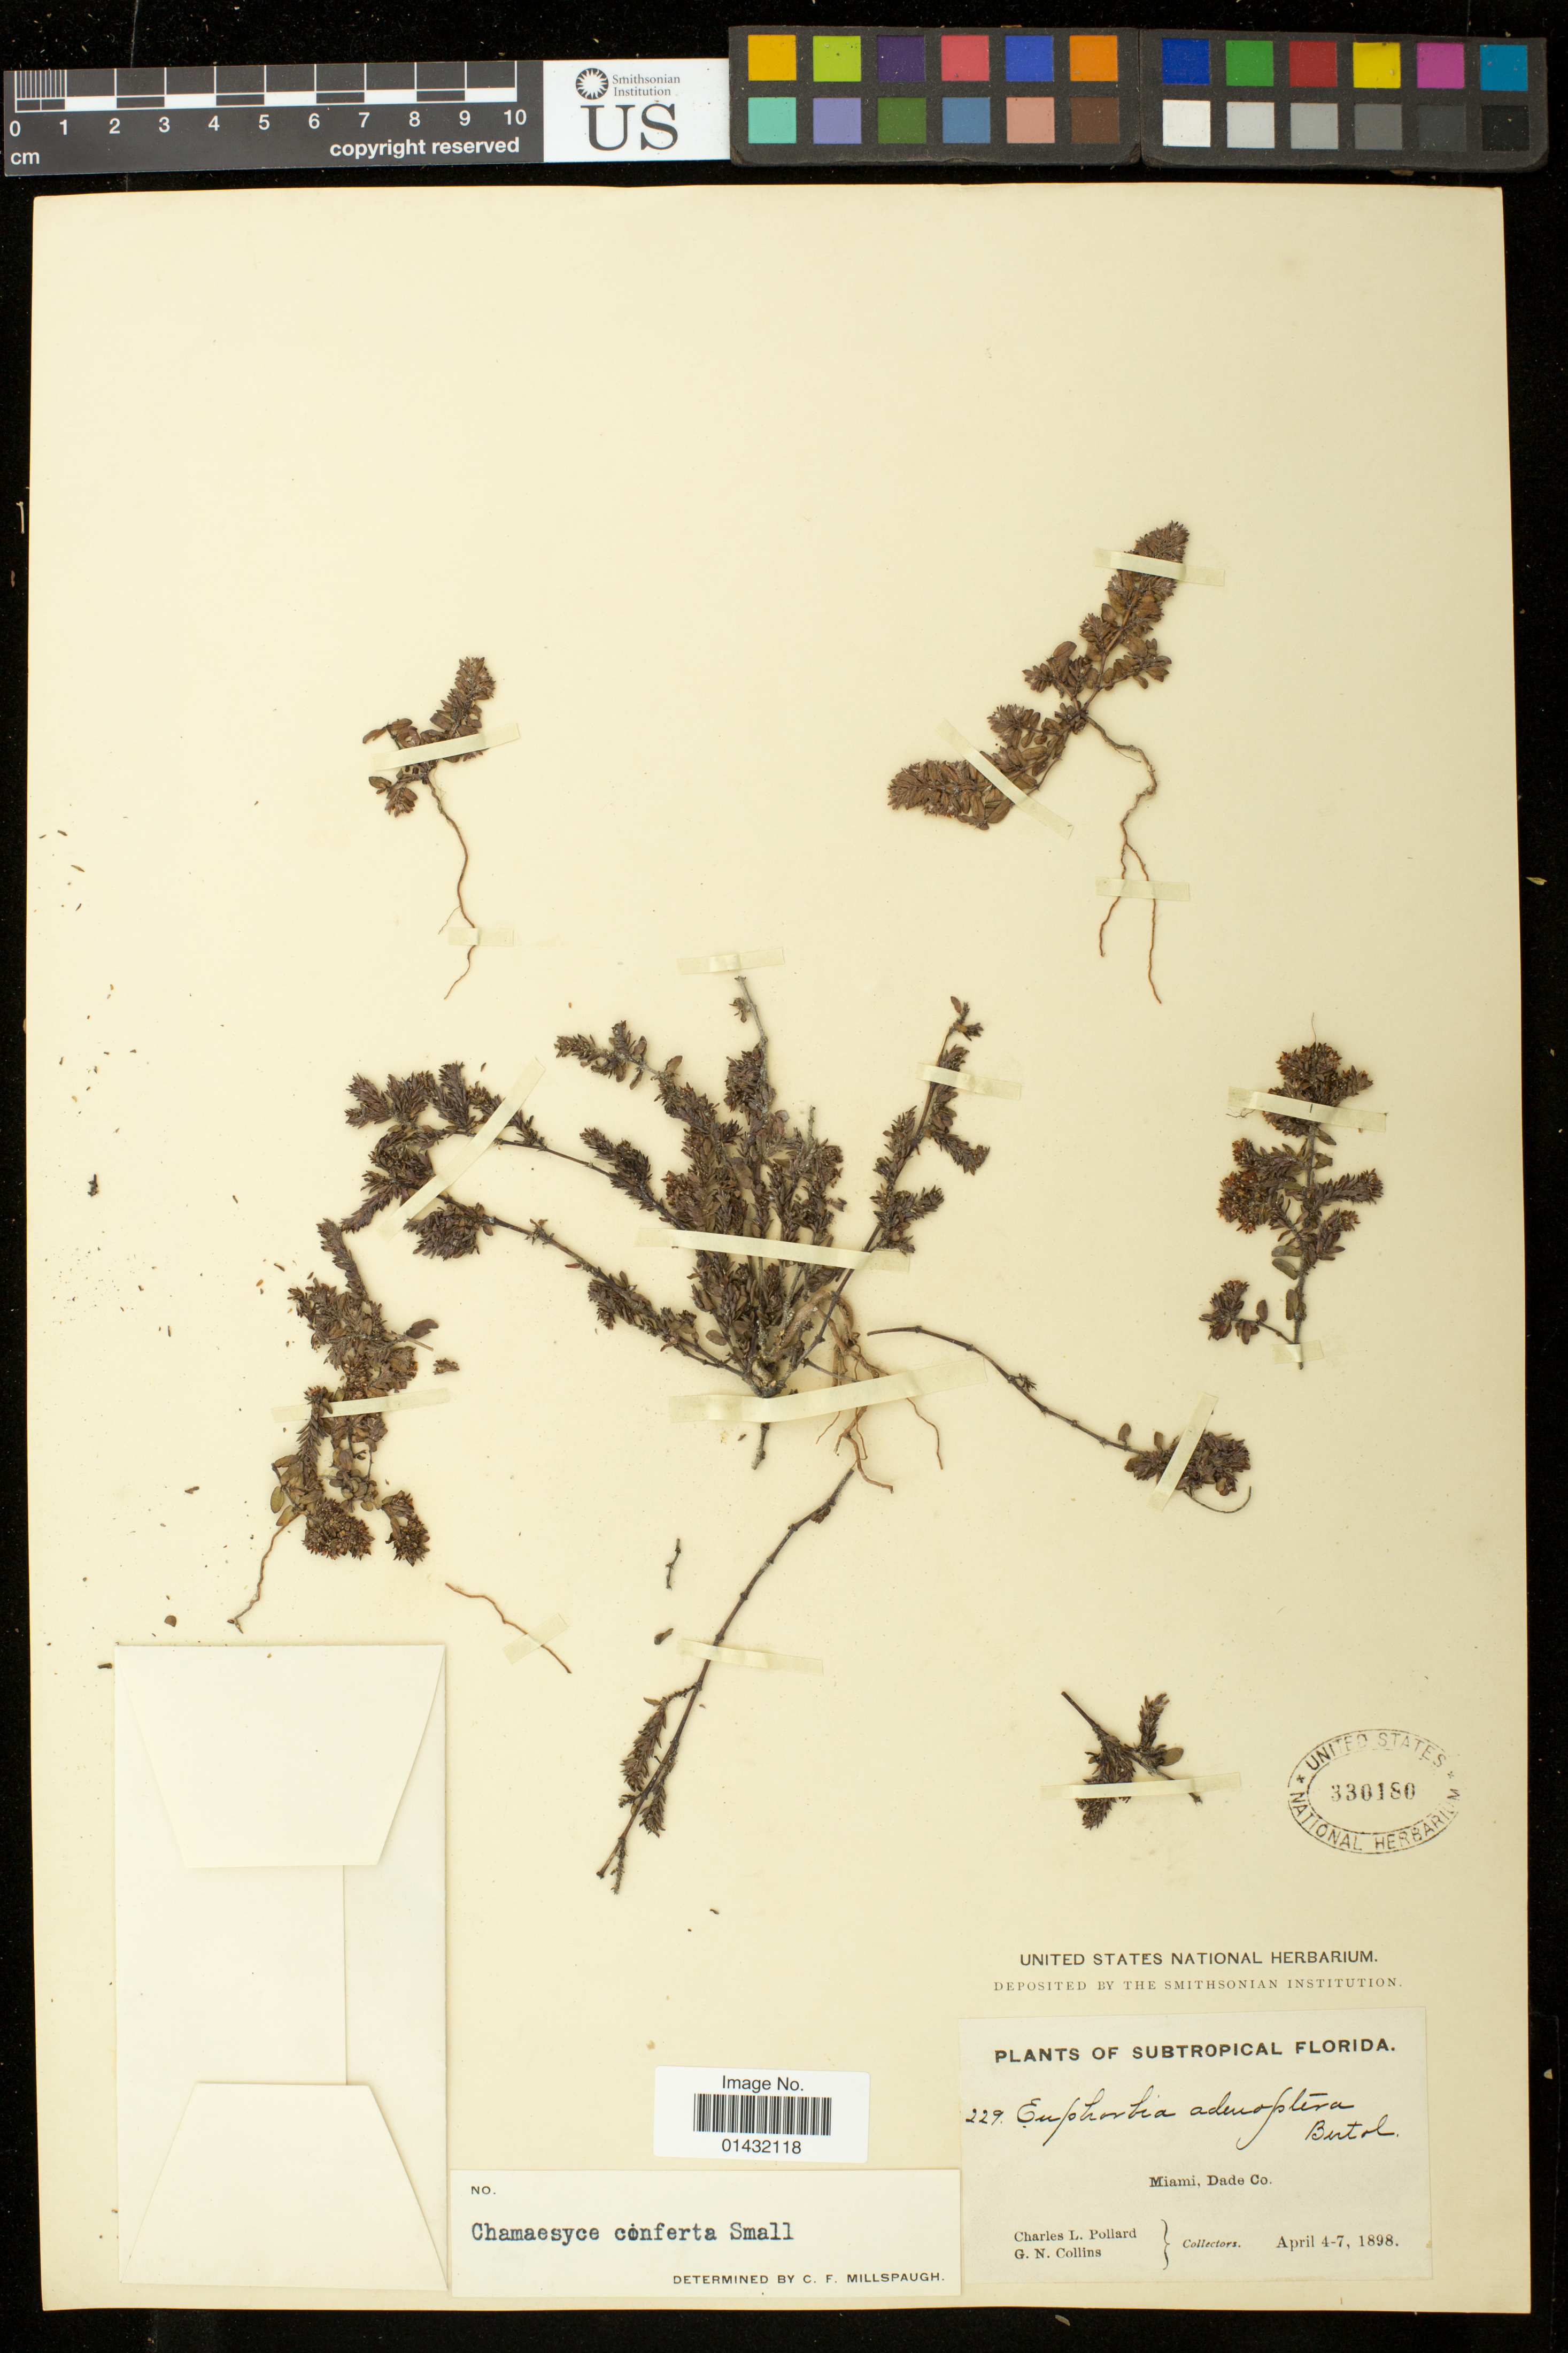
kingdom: Plantae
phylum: Tracheophyta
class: Magnoliopsida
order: Malpighiales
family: Euphorbiaceae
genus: Euphorbia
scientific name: Euphorbia conferta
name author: (Small) Oudejans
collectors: C. L. Pollard & G. Collins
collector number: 229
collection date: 1898-04-04/1898-04-07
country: United States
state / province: Florida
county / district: Miami-Dade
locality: Miami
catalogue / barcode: US 330180